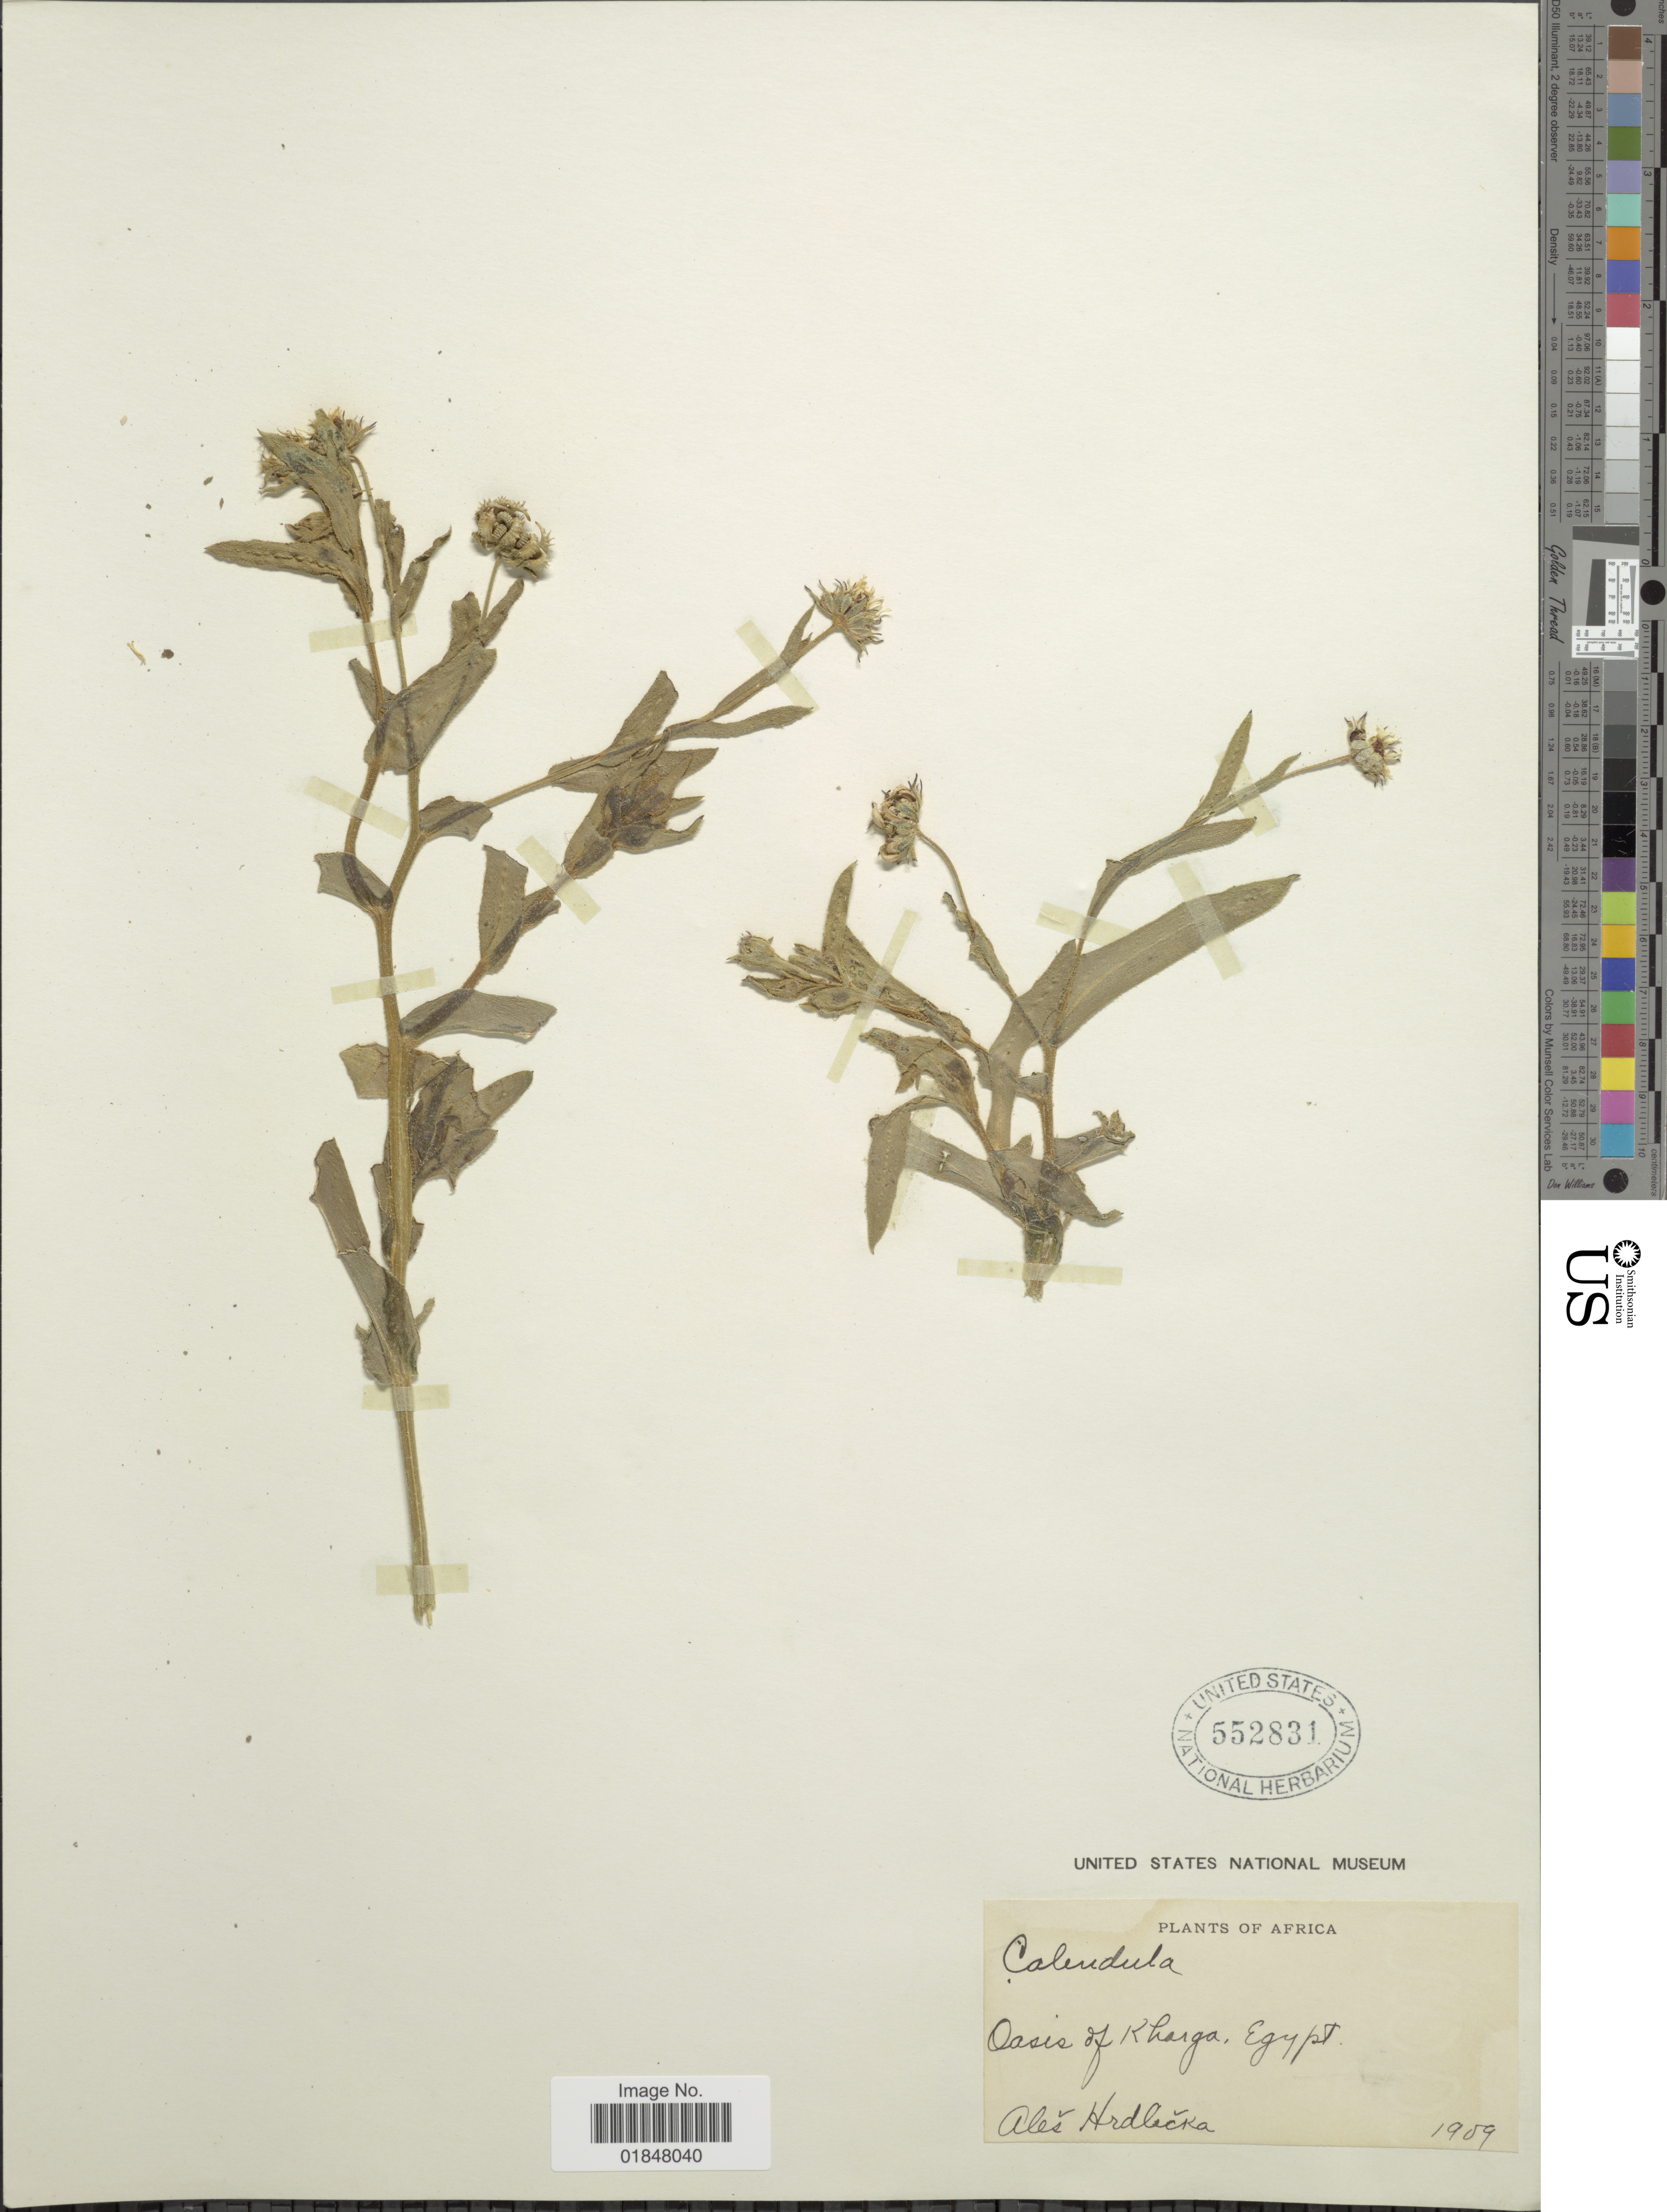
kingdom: Plantae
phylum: Tracheophyta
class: Magnoliopsida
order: Asterales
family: Asteraceae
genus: Calendula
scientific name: Calendula sp.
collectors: A. Hrdlicka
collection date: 1909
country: Egypt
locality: Oasis of Kharga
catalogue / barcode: US 552831